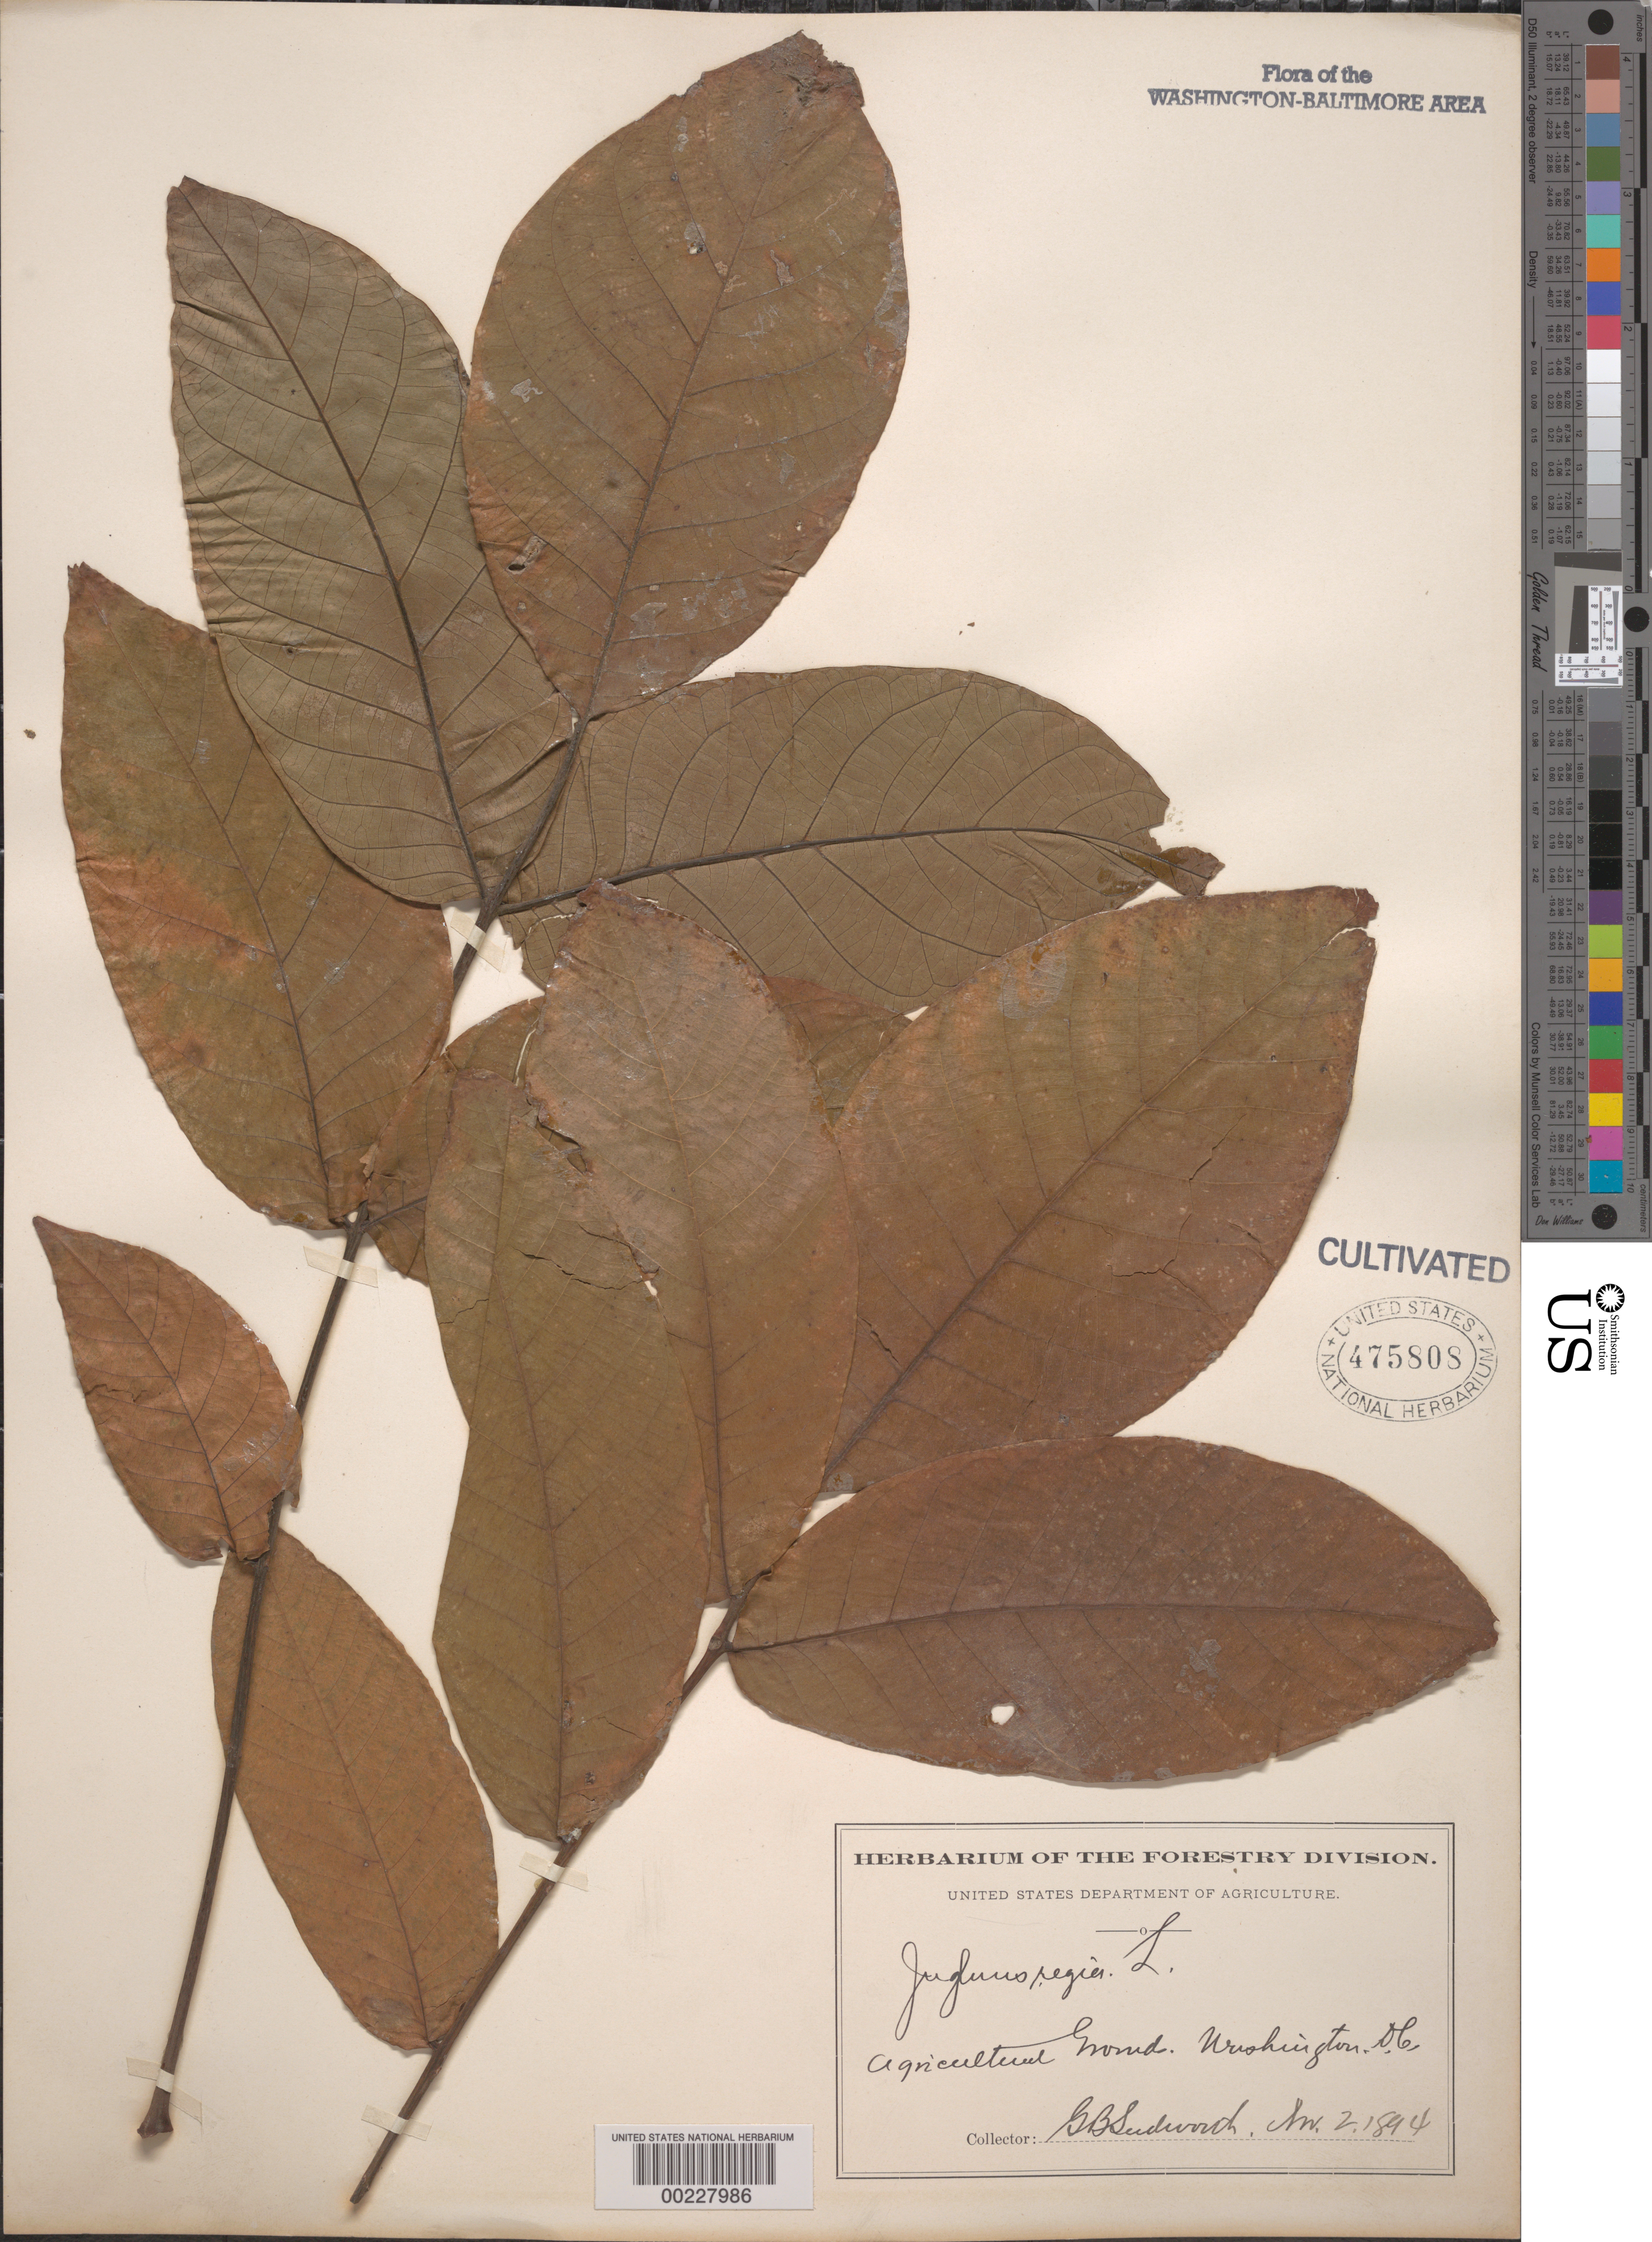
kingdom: Plantae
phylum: Tracheophyta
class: Magnoliopsida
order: Fagales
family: Juglandaceae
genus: Juglans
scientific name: Juglans regia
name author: L.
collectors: G. B. Sudworth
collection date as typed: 02 Nov 1894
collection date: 1894-11-02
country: United States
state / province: District of Columbia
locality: Agricultural grounds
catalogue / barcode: US 475808